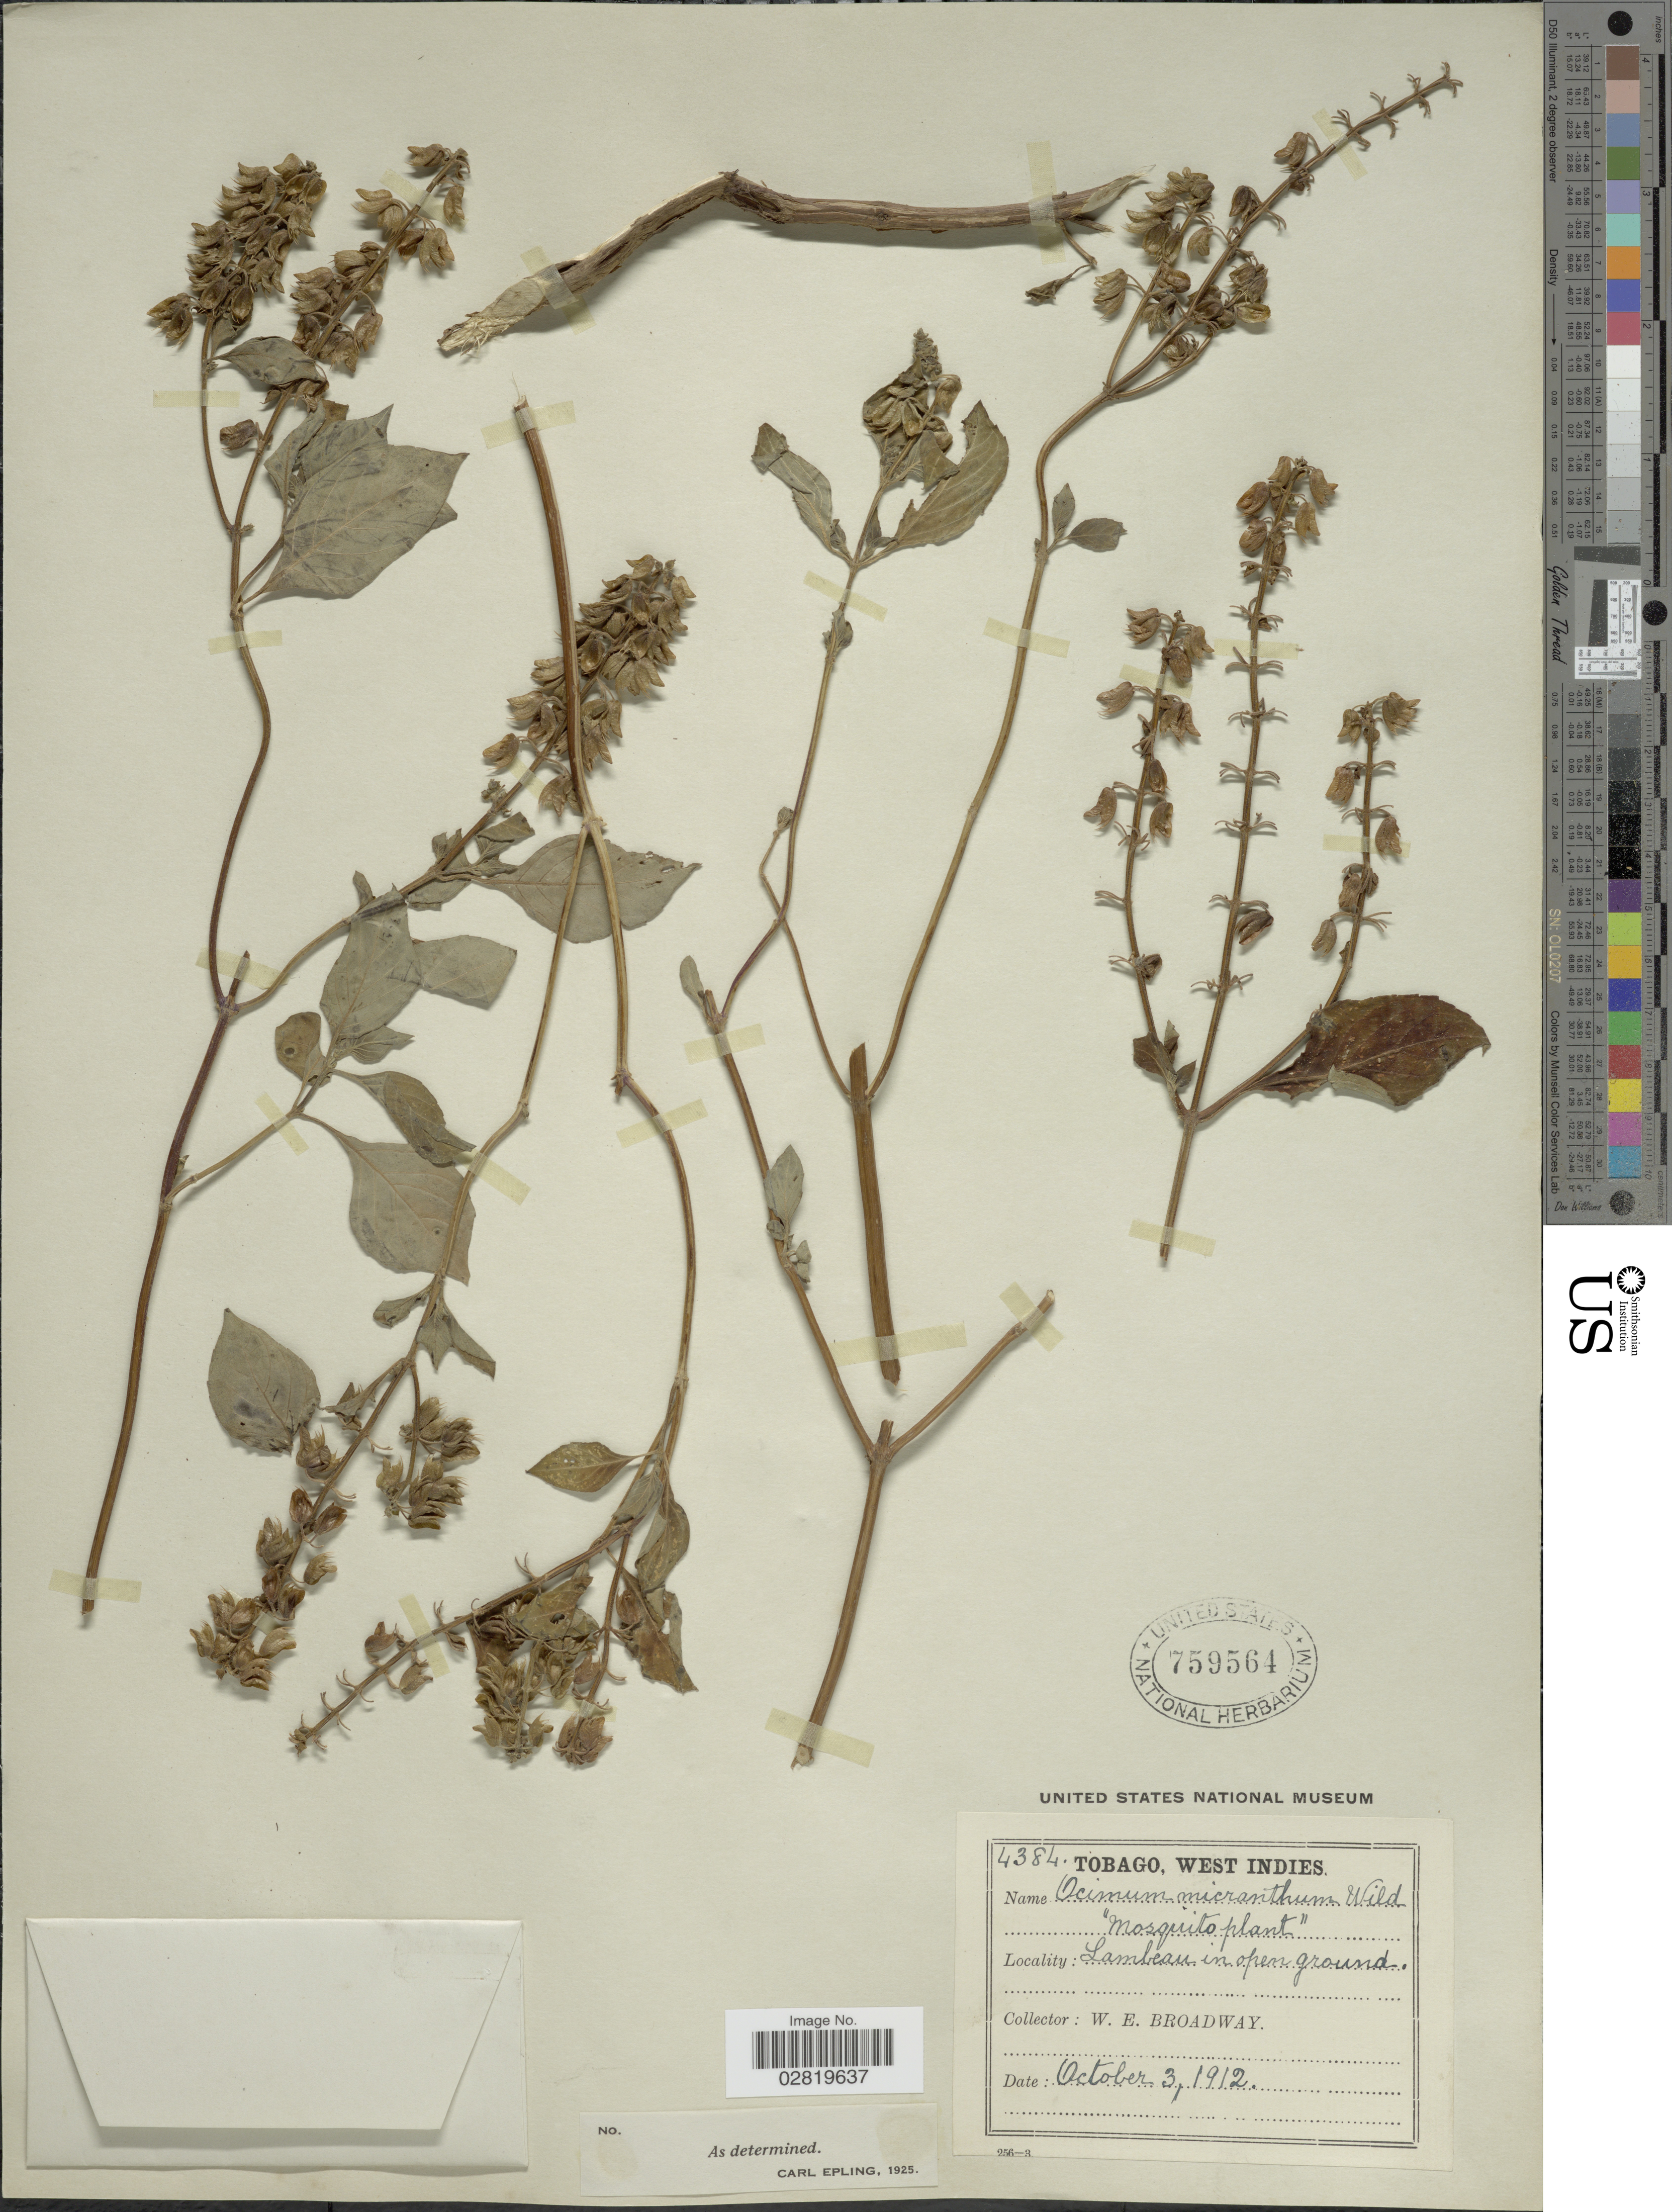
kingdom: Plantae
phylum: Tracheophyta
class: Magnoliopsida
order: Lamiales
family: Lamiaceae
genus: Ocimum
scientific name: Ocimum micranthum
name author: Willd.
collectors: W. E. Broadway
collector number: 4384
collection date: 1912-10-03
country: Trinidad and Tobago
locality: Tobago, Lambeau in open ground.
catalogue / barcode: US 759564